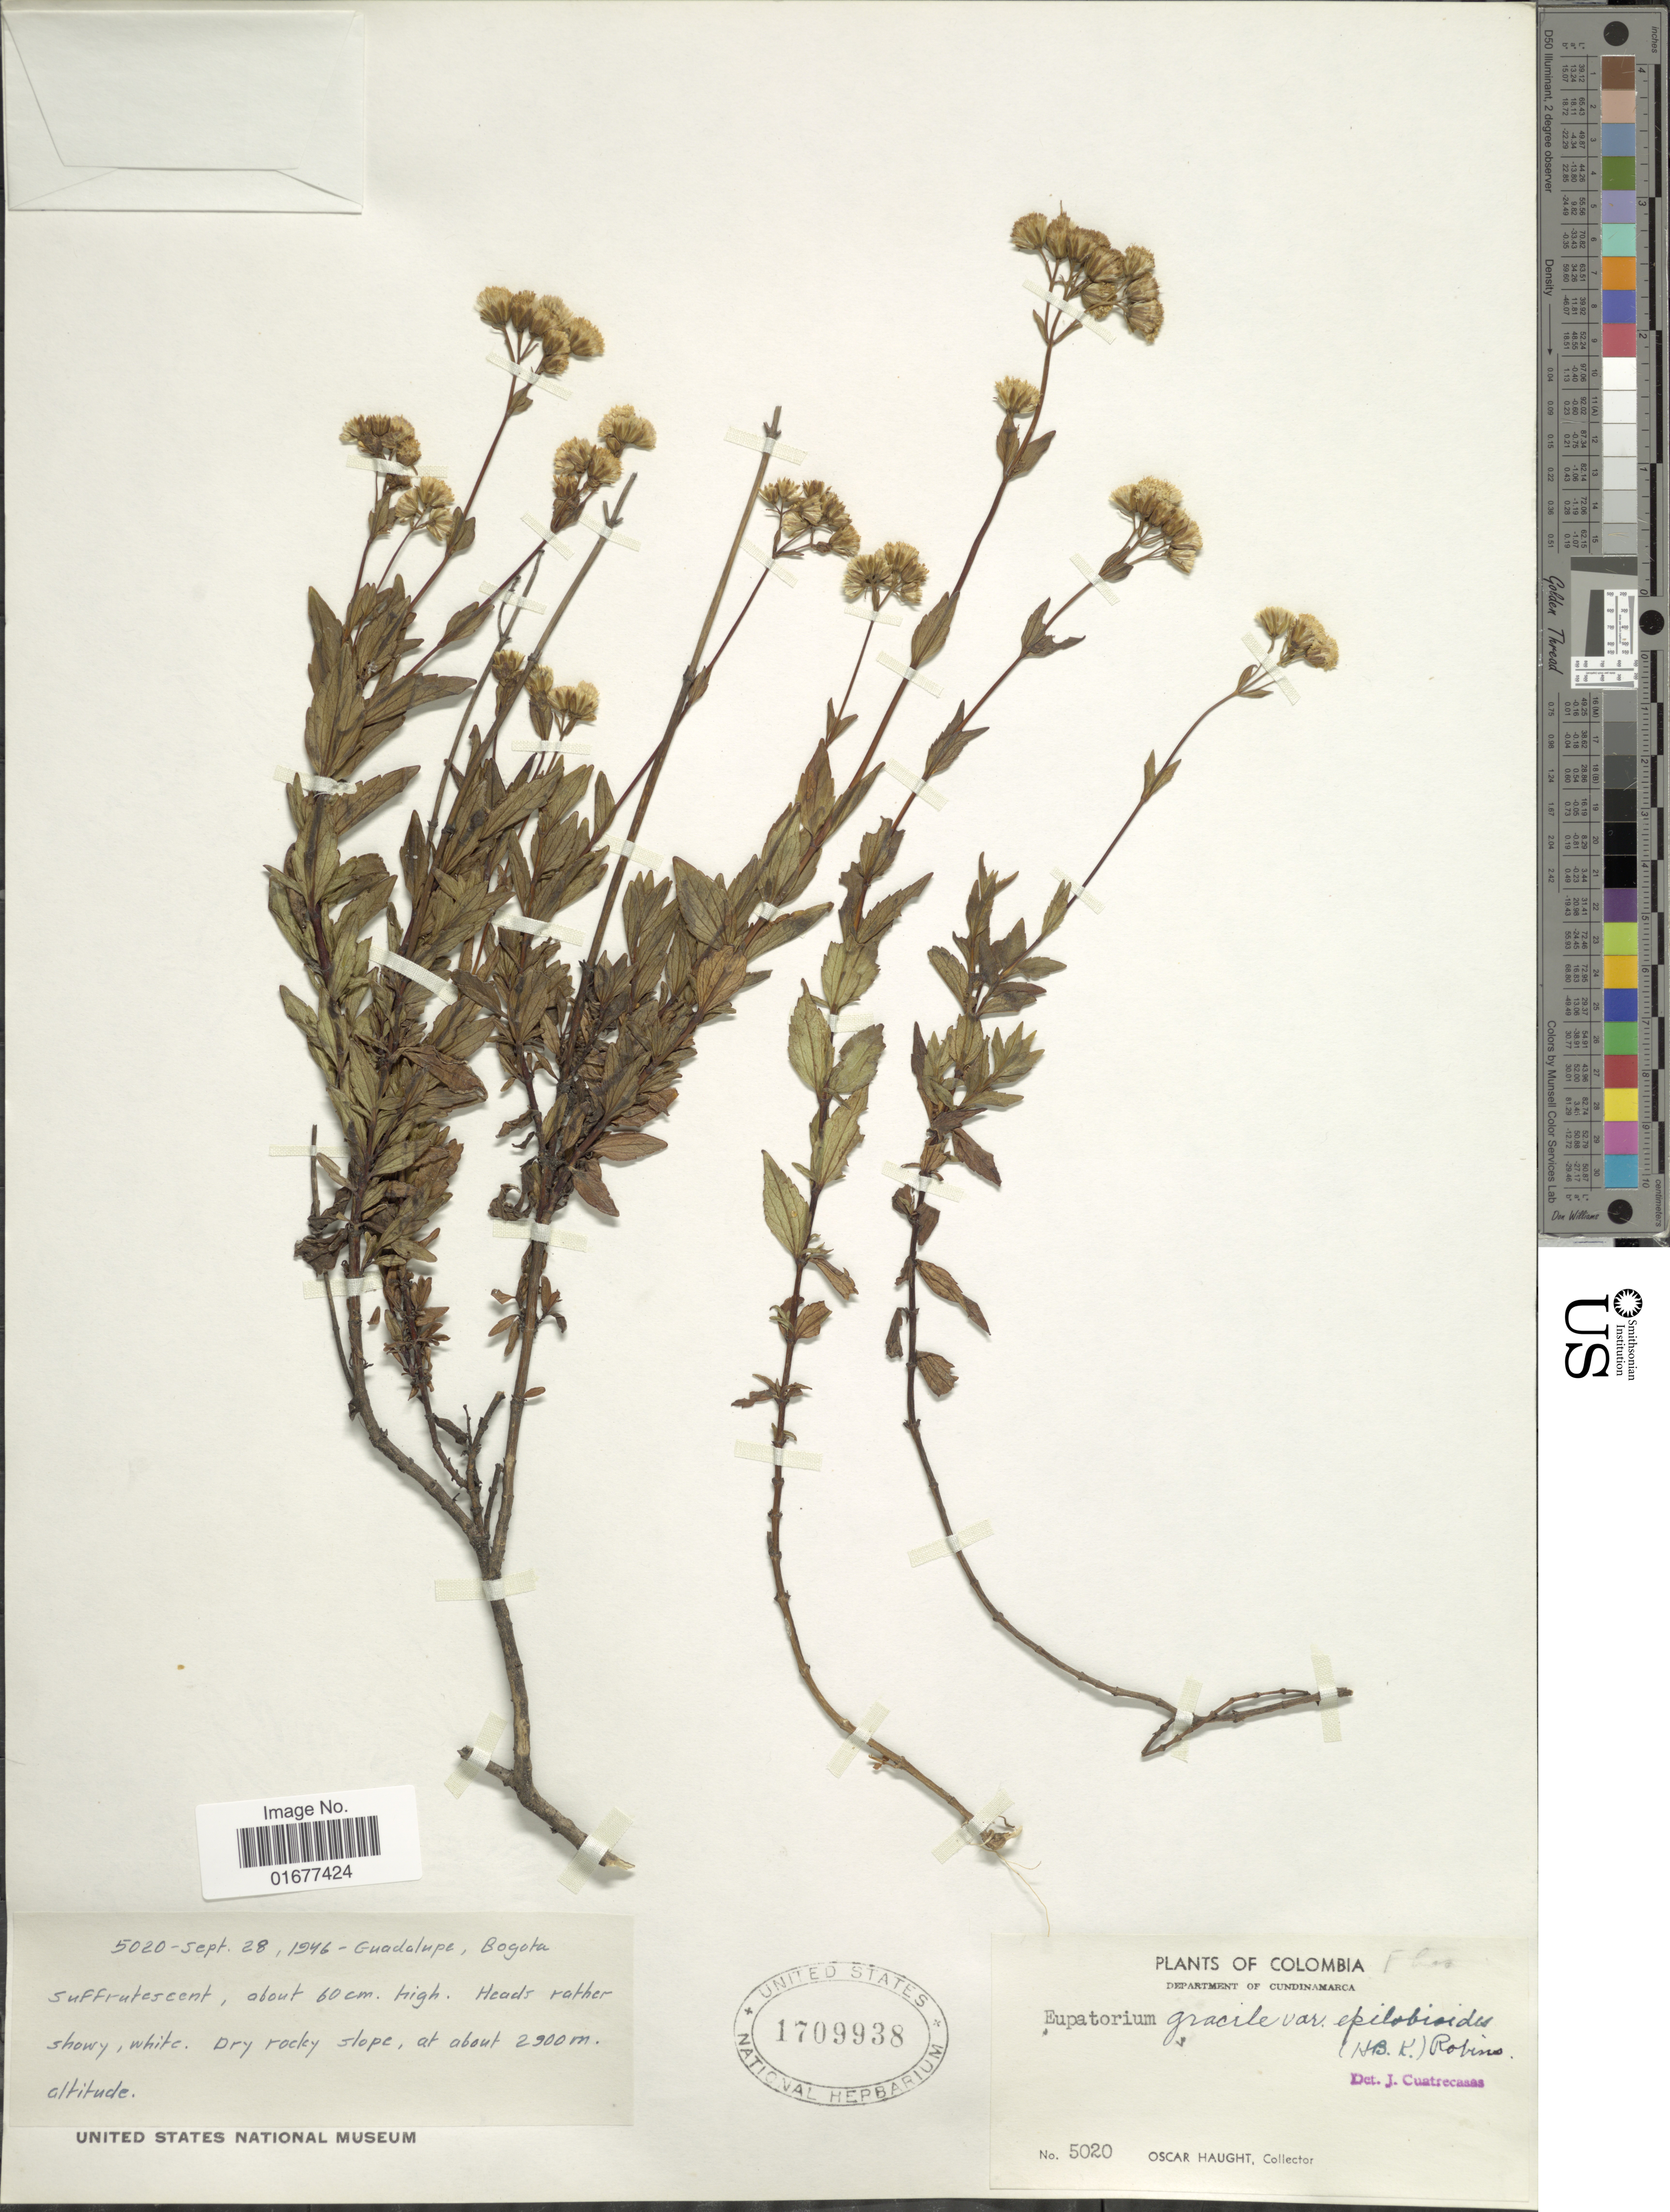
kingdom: Plantae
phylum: Tracheophyta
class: Magnoliopsida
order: Asterales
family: Asteraceae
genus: Ageratina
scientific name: Ageratina gracilis var. epilobioides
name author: (Kunth) R.M. King & H. Rob. ex Luteyn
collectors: O. L. Haught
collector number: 5020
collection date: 1946-09-28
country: Colombia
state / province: Cundinamarca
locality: Guadalupe, Bogota, Department of Cundinamarca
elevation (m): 2900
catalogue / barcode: US 1709938